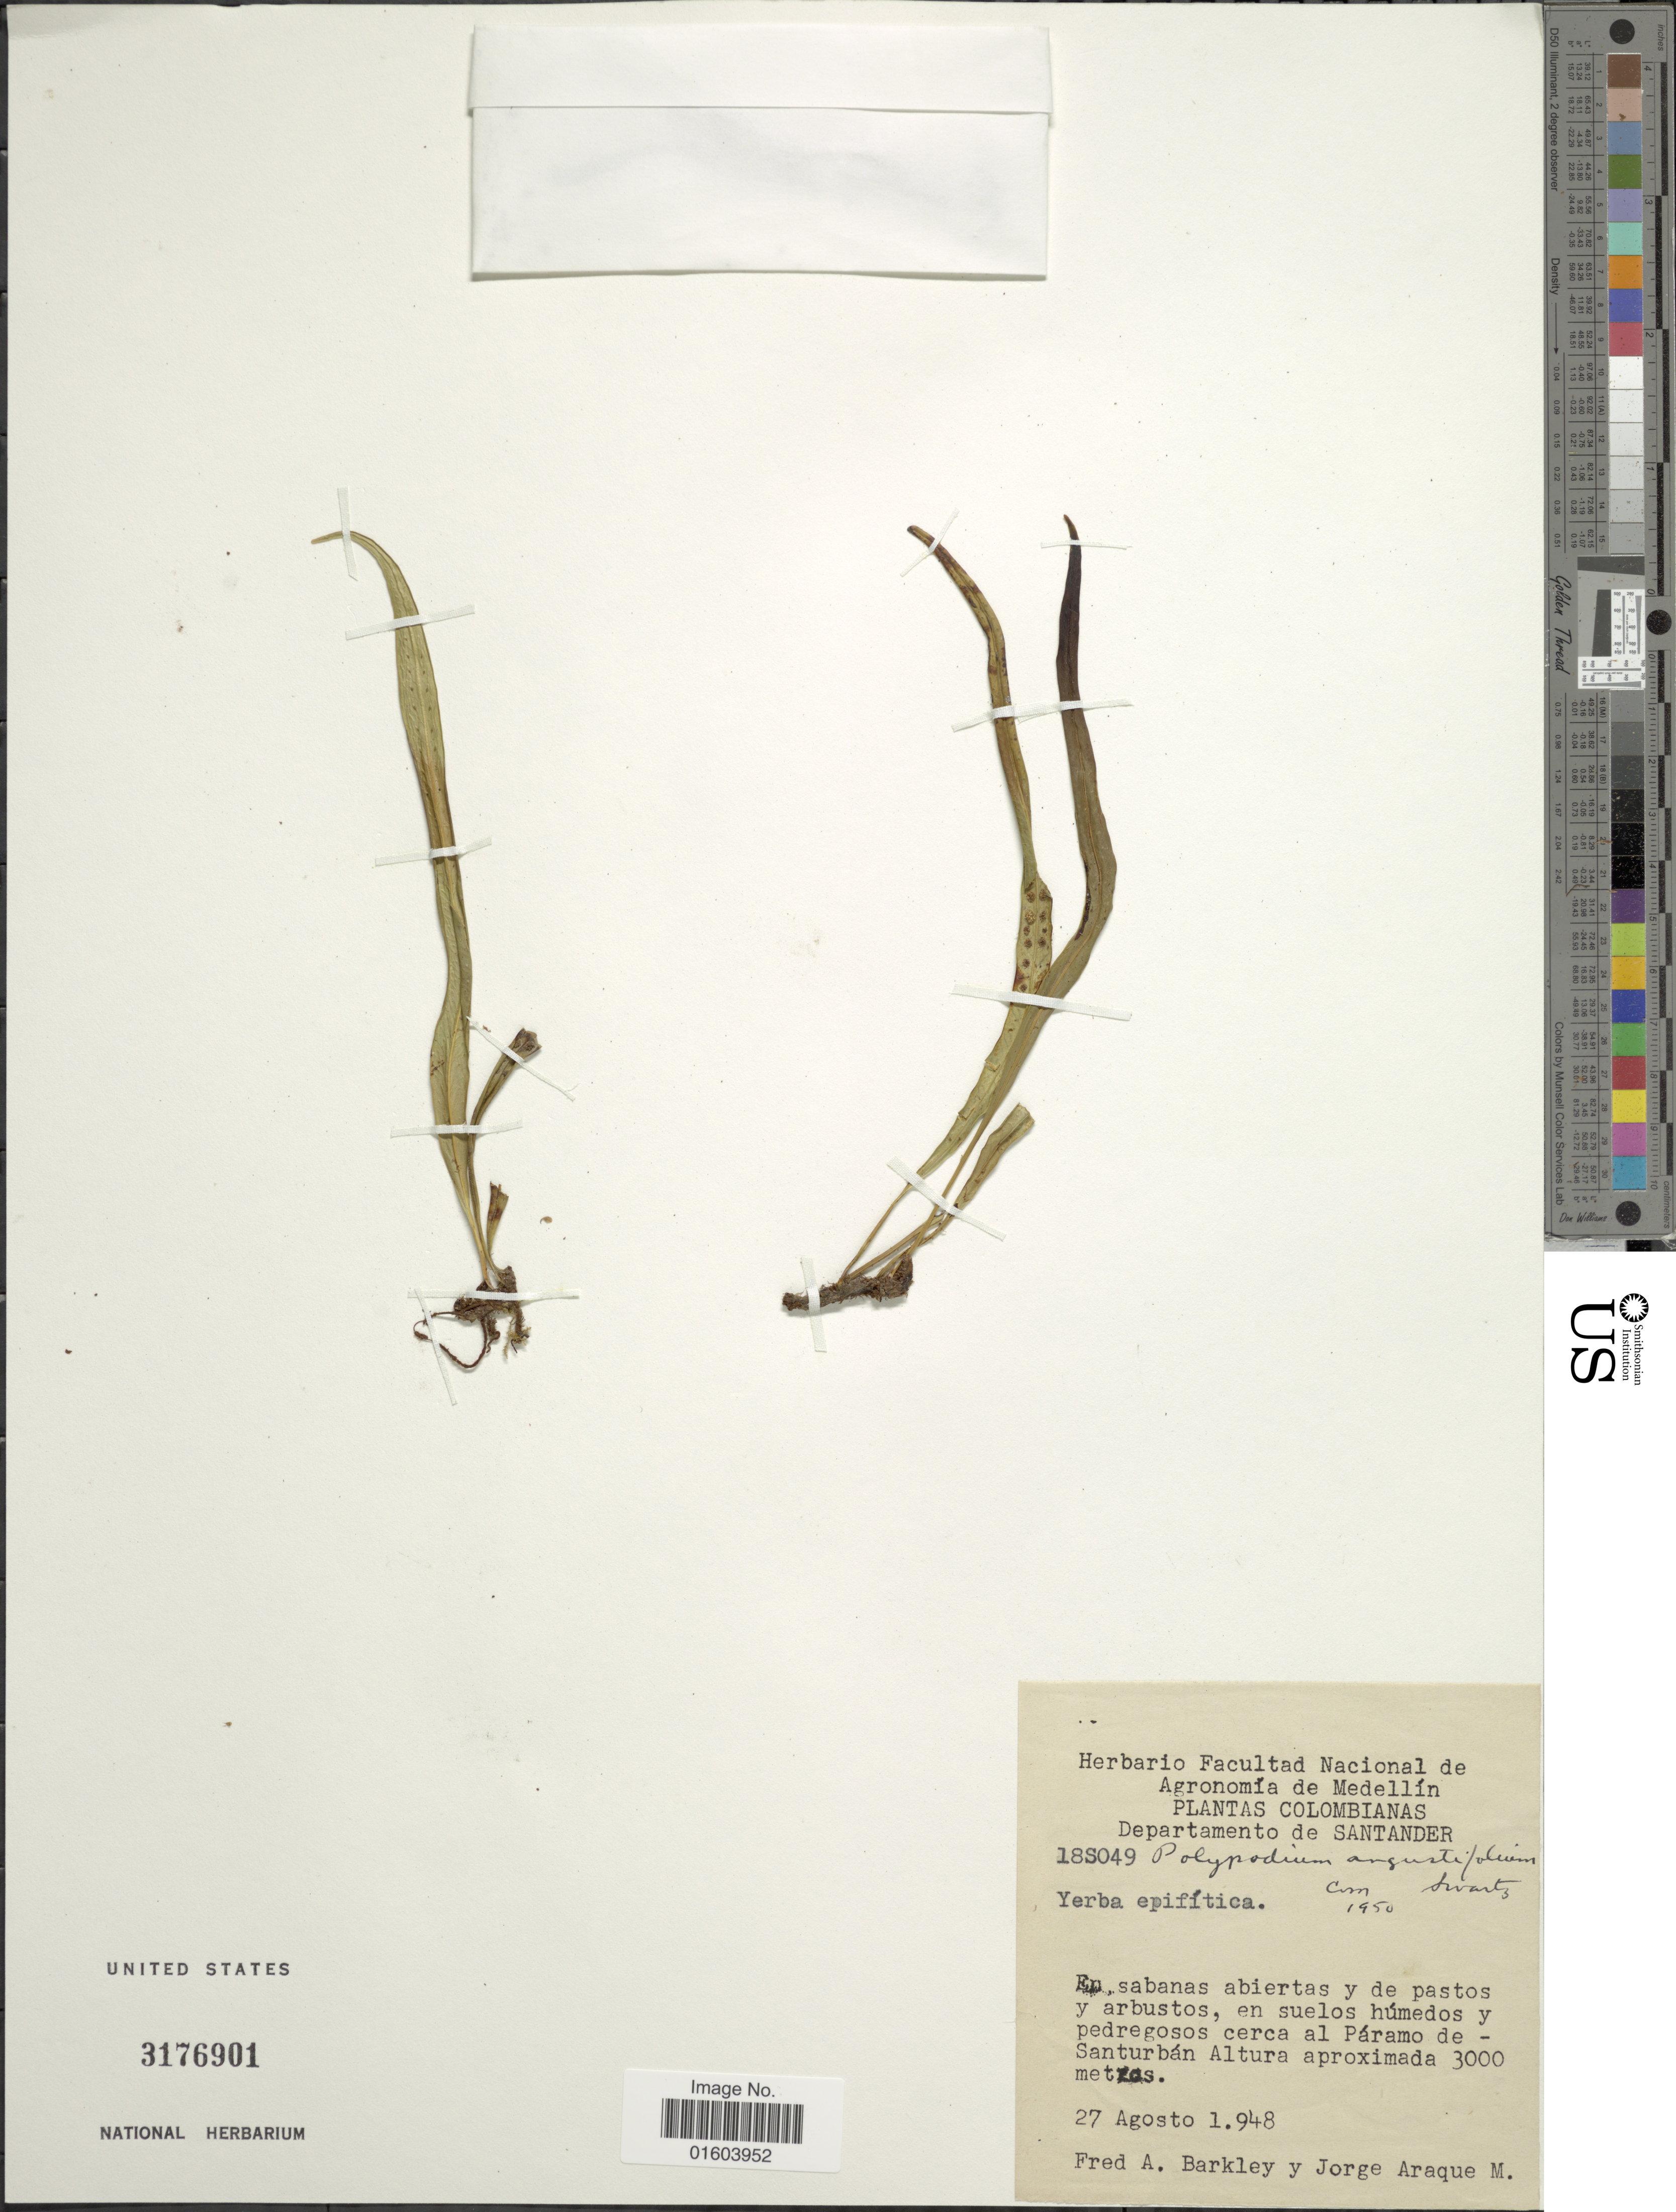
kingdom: Plantae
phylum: Tracheophyta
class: Polypodiopsida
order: Polypodiales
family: Polypodiaceae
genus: Campyloneurum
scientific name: Campyloneurum angustifolium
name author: (Sw.) Fée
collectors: F. A. Barkley & J. Araque Molina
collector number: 18S049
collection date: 1948-08-27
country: Colombia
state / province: Santander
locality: Departamento de Santander. al Paramo de Santurban.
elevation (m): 3000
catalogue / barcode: US 3176901